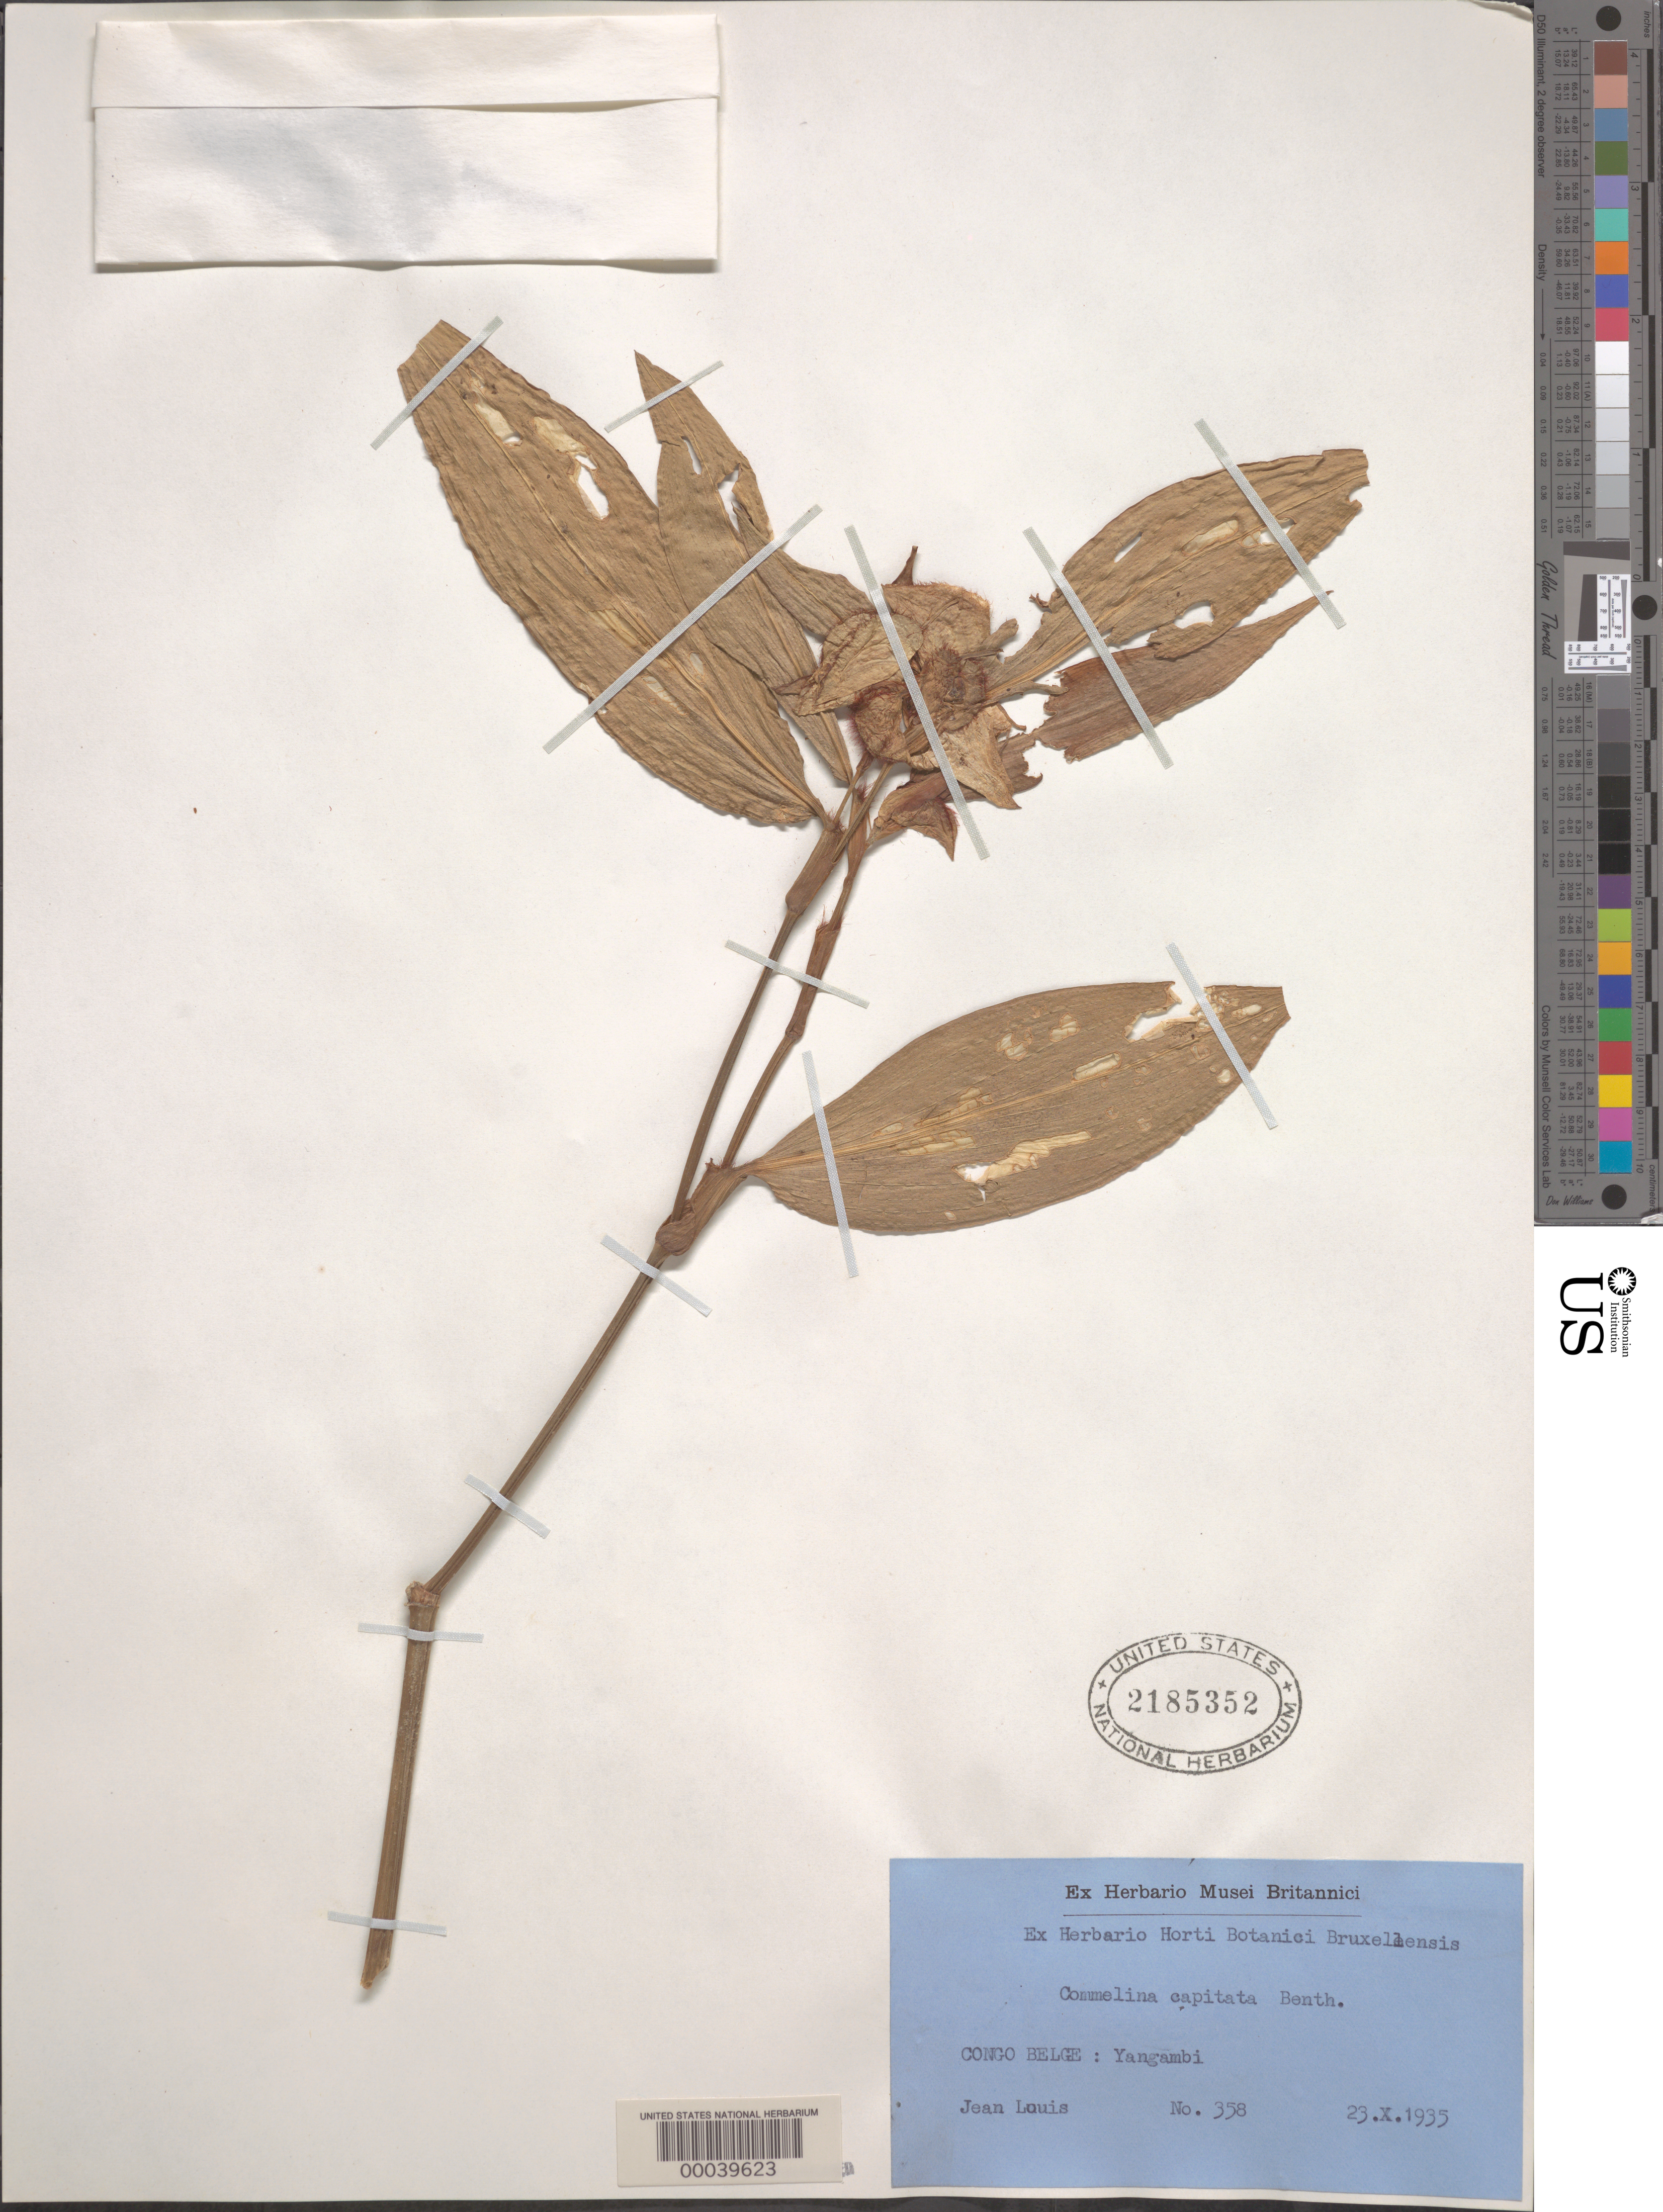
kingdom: Plantae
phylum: Tracheophyta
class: Liliopsida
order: Commelinales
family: Commelinaceae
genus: Commelina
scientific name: Commelina capitata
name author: Benth.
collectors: J. Louis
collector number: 358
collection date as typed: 23 Oct 1935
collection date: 1935-10-23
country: Congo, Democratic Republic of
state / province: Tshopo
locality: Yangambi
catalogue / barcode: US 2185352